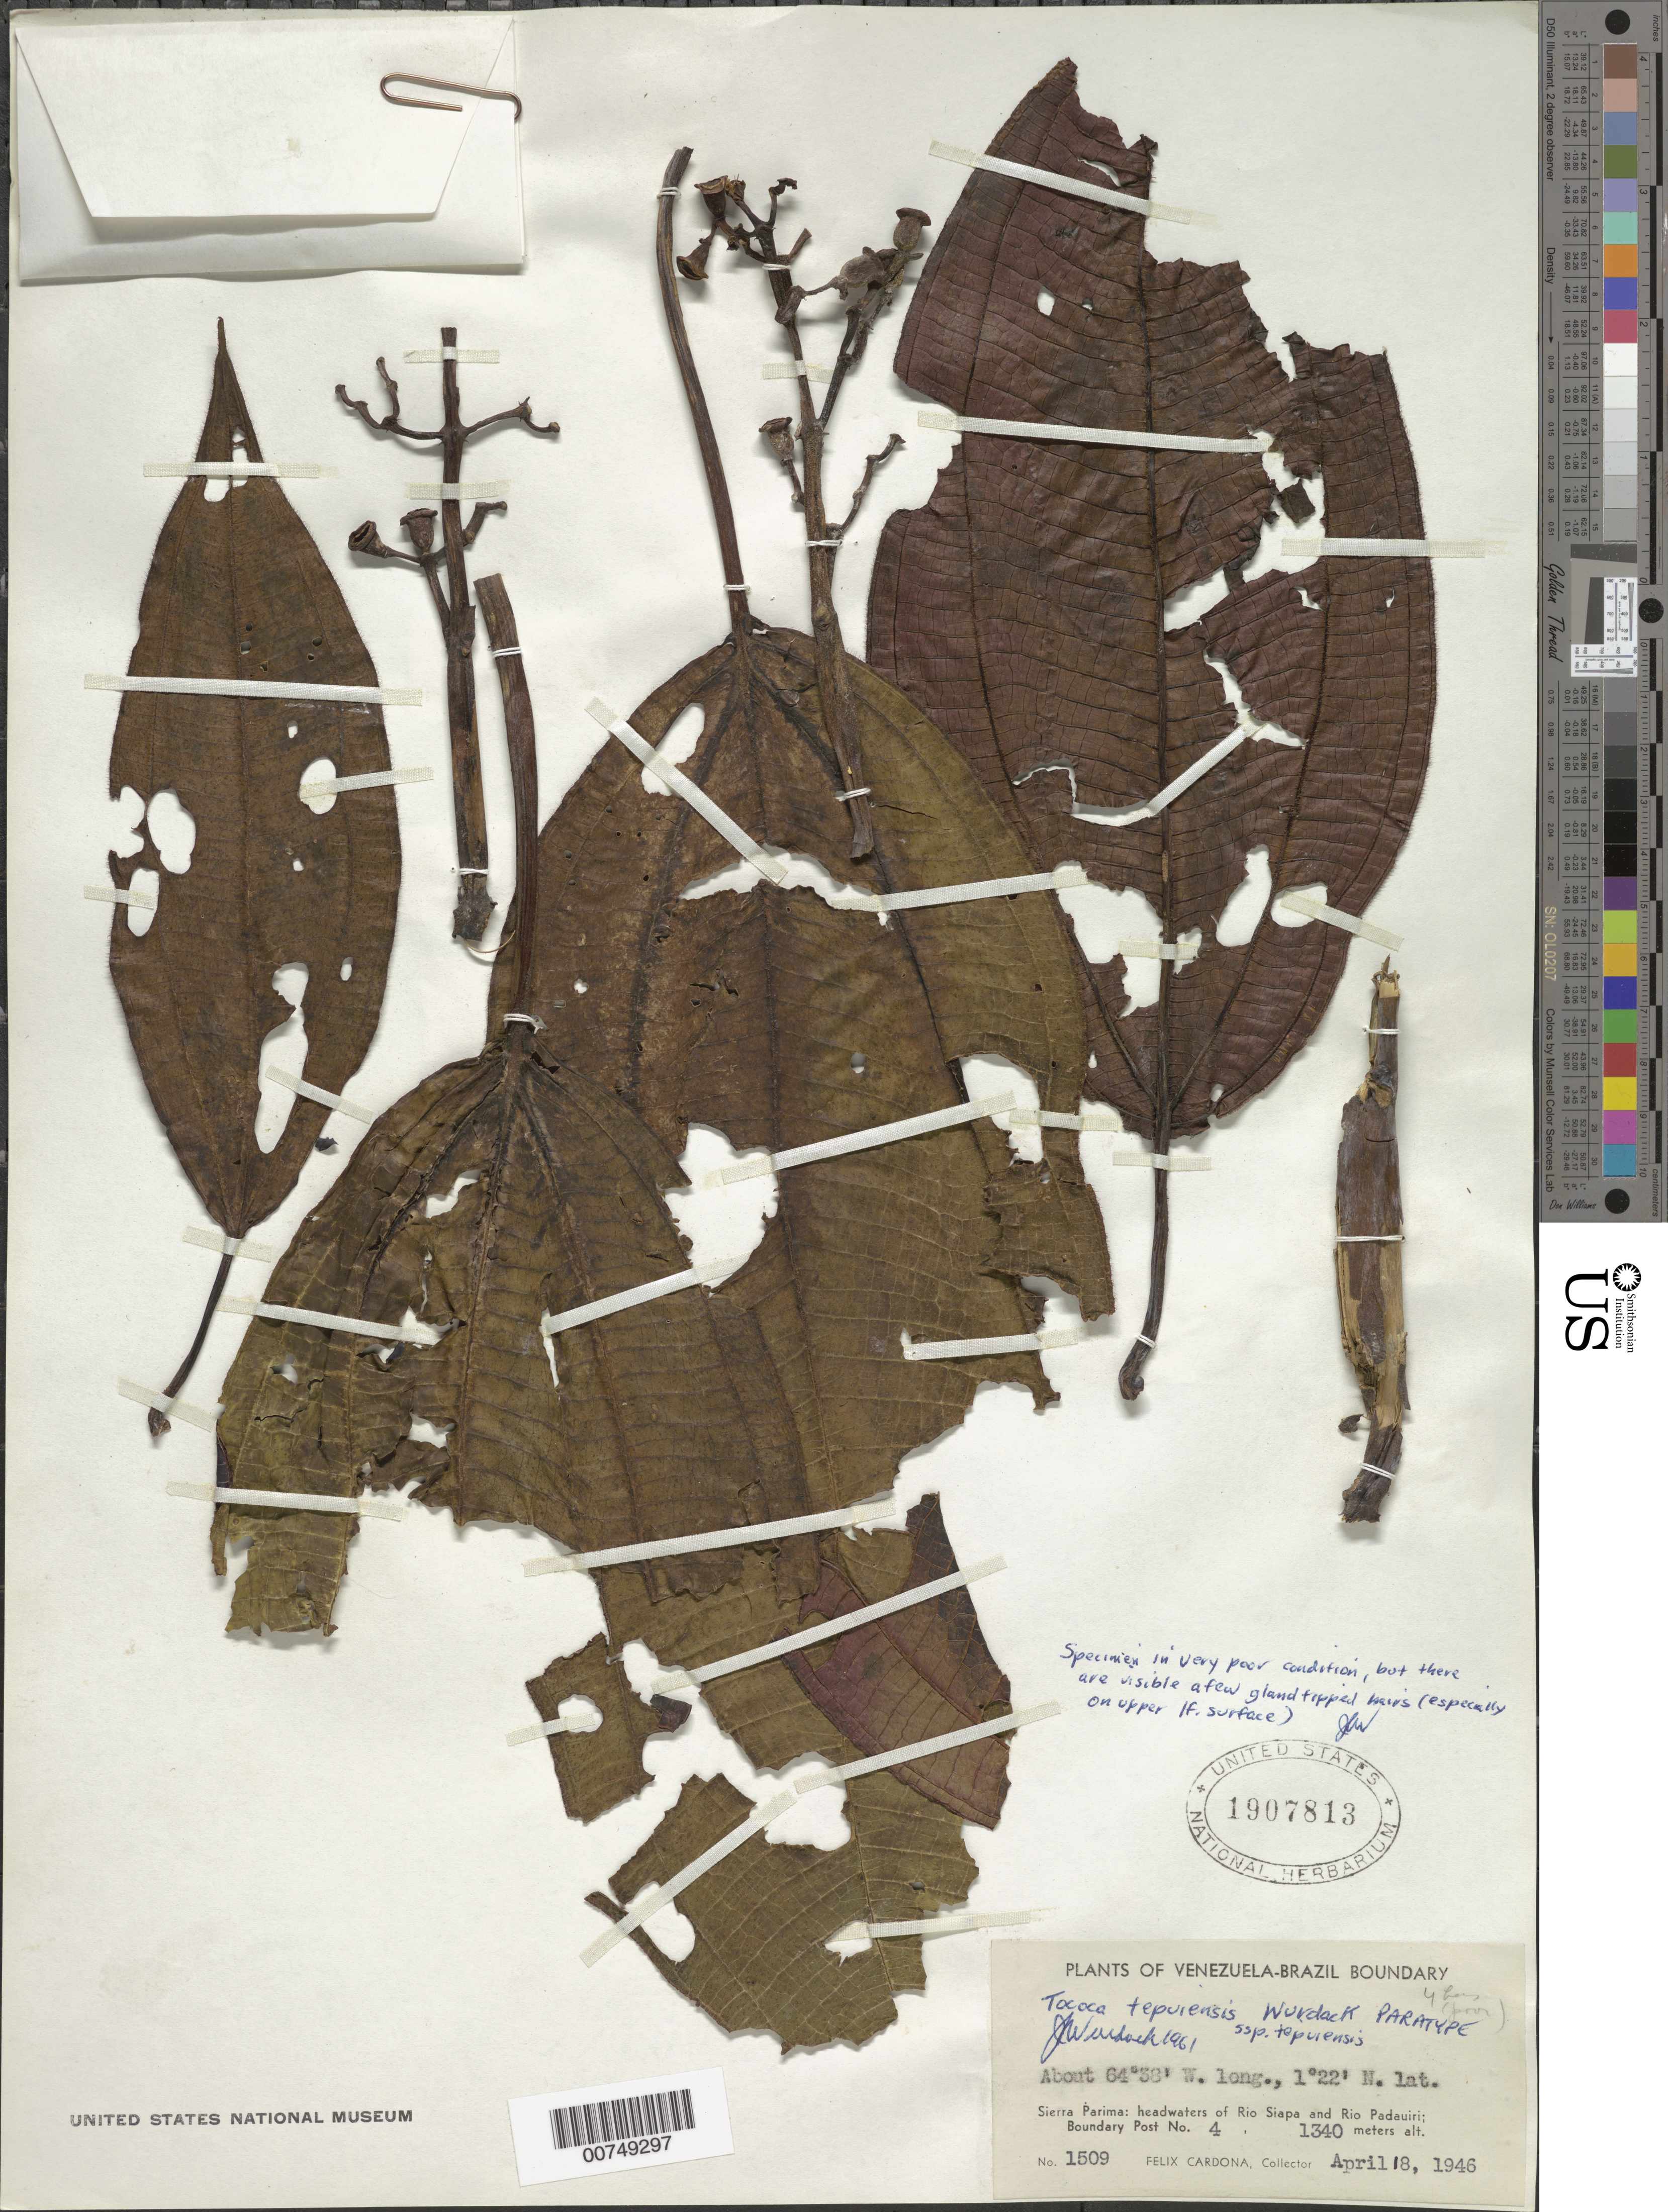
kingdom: Plantae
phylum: Tracheophyta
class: Magnoliopsida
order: Myrtales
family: Melastomataceae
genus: Tococa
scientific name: Tococa tepuiensis subsp. tepuiensis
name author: Wurdack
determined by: Wurdack, John J., (US), US (UNITED STATES)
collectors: F. Cardona Puig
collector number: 1509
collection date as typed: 18-Apr-46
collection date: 1946-04-18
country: Venezuela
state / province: Amazonas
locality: Sierra Parima, headwaters of Río Siapa and Río Padauiri; Boundary Post no. 4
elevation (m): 1340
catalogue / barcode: US 1907813